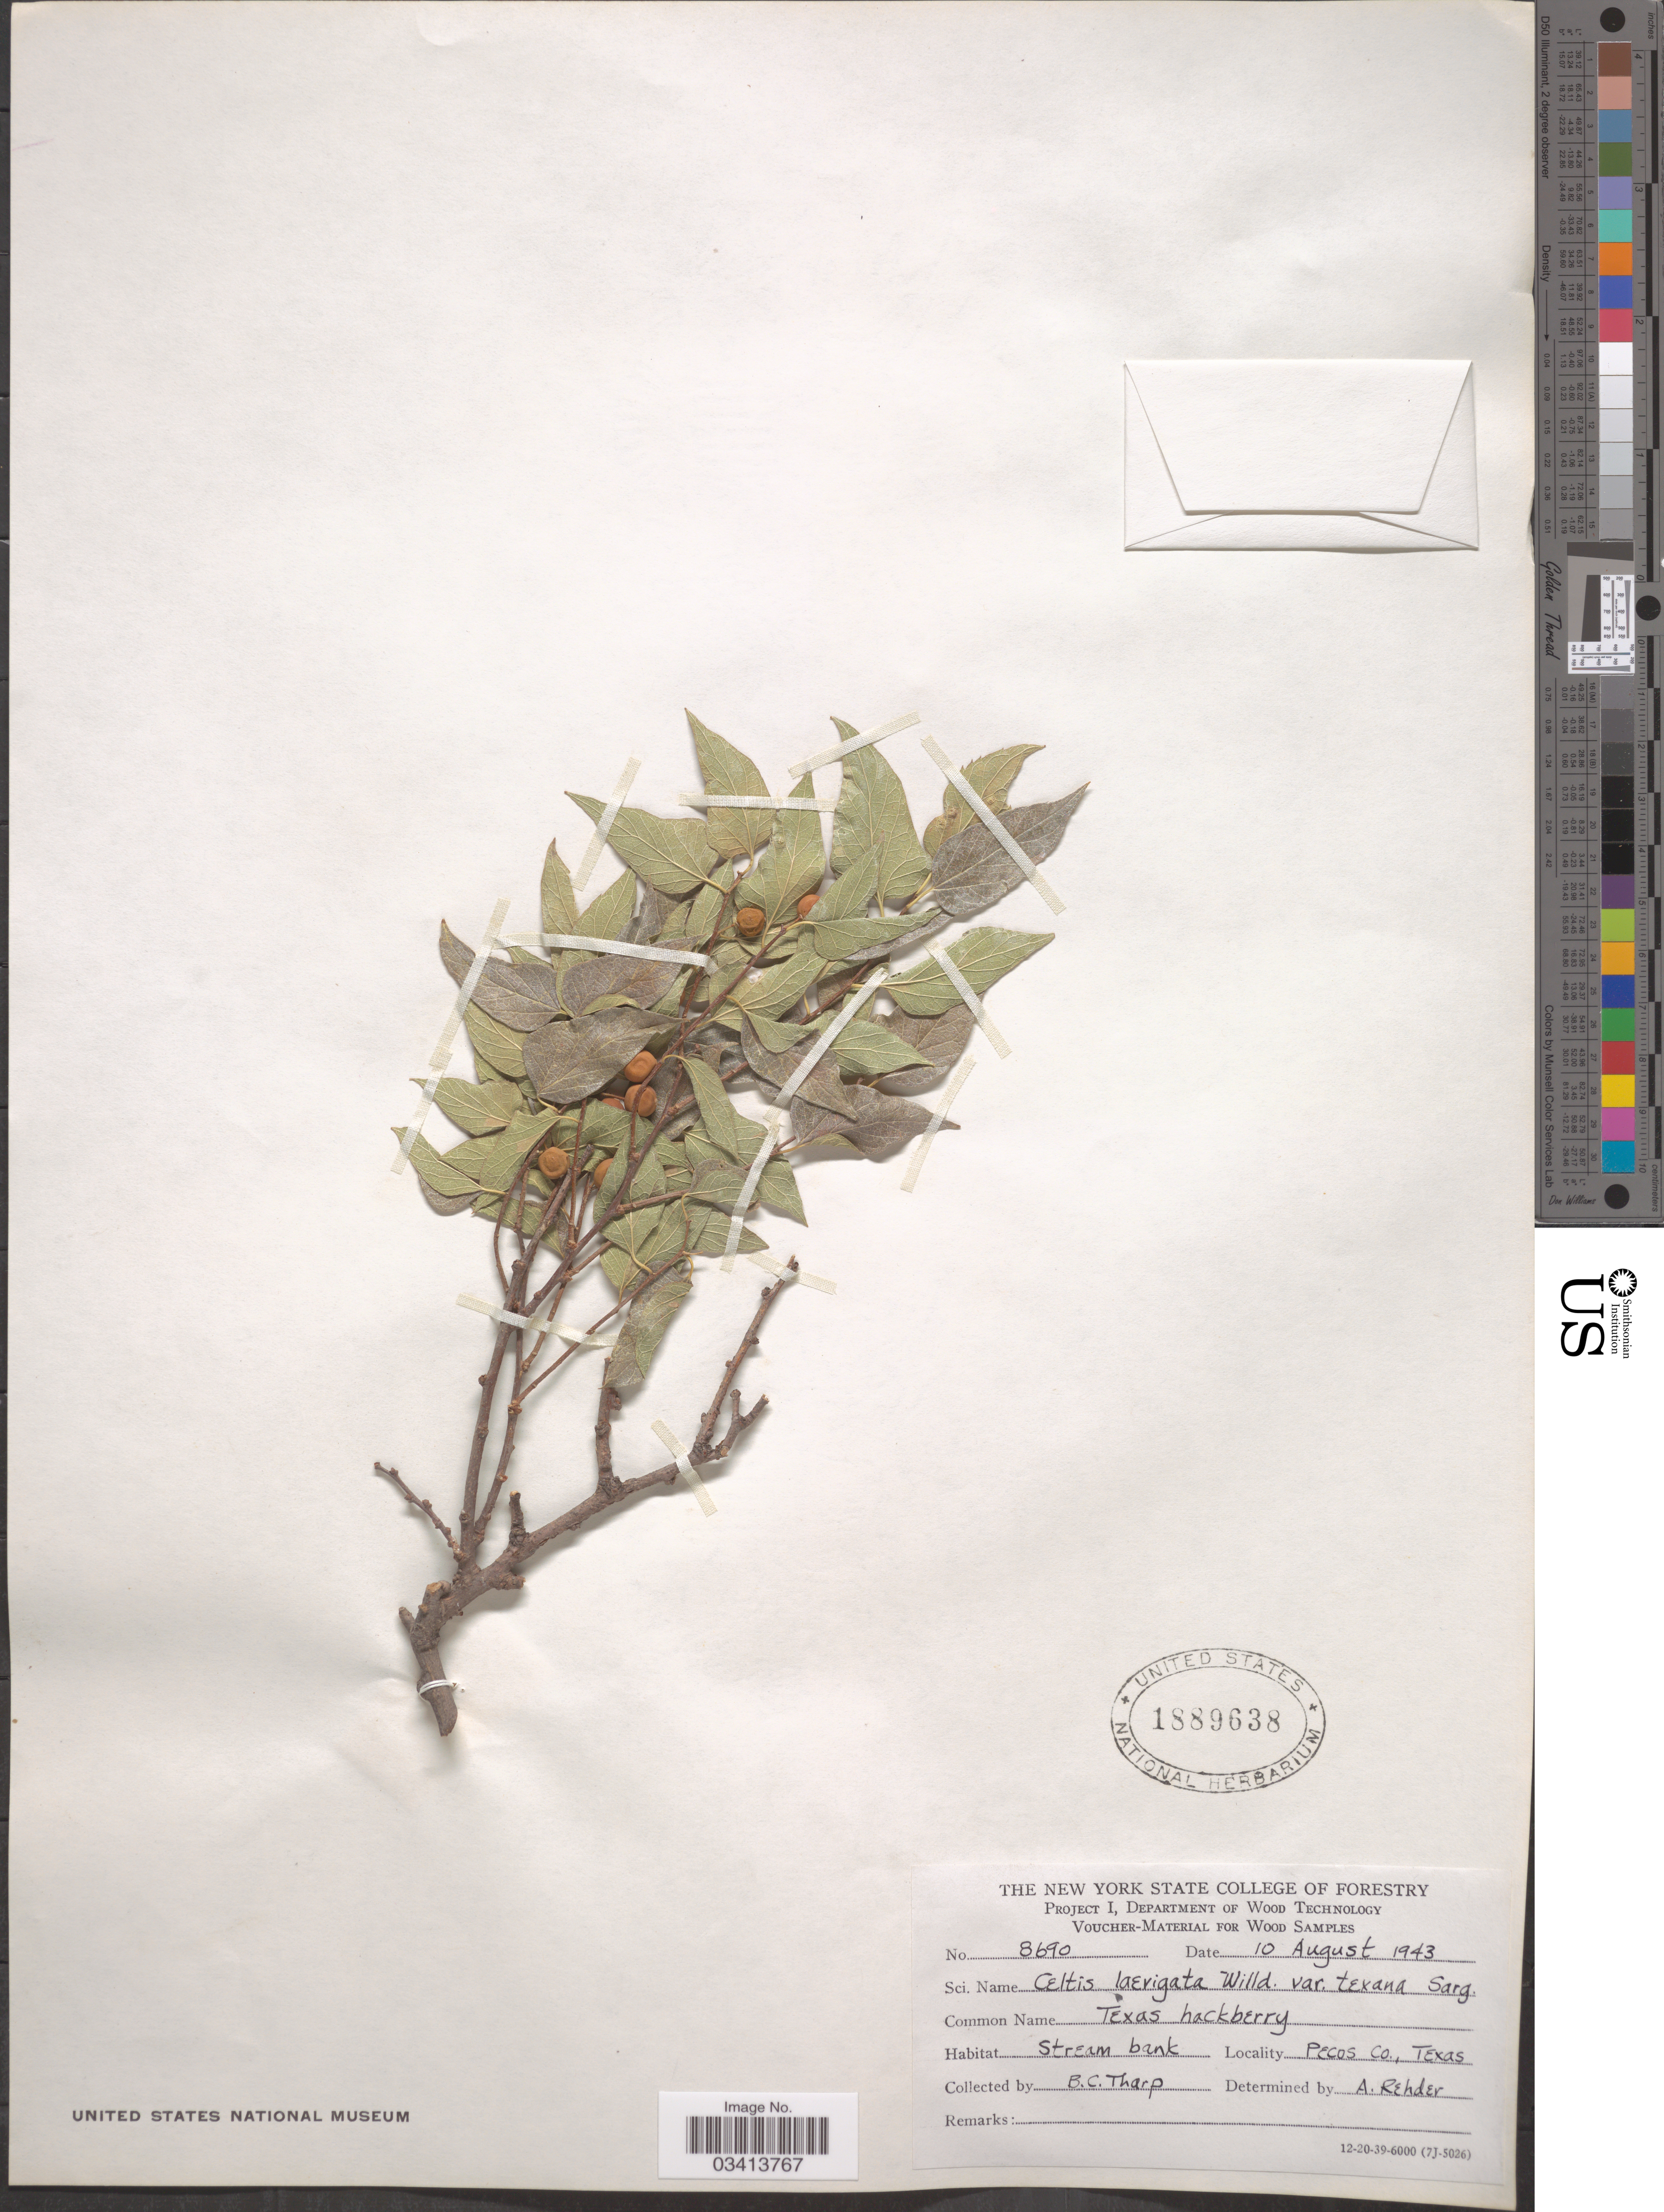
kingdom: Plantae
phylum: Tracheophyta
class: Magnoliopsida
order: Rosales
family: Cannabaceae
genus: Celtis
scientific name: Celtis laevigata var. texana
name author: Sarg.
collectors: B. C. Tharp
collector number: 8690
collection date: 1943-08-10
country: United States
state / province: Texas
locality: Stream bank. Pecos Co.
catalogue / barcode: US 1889638